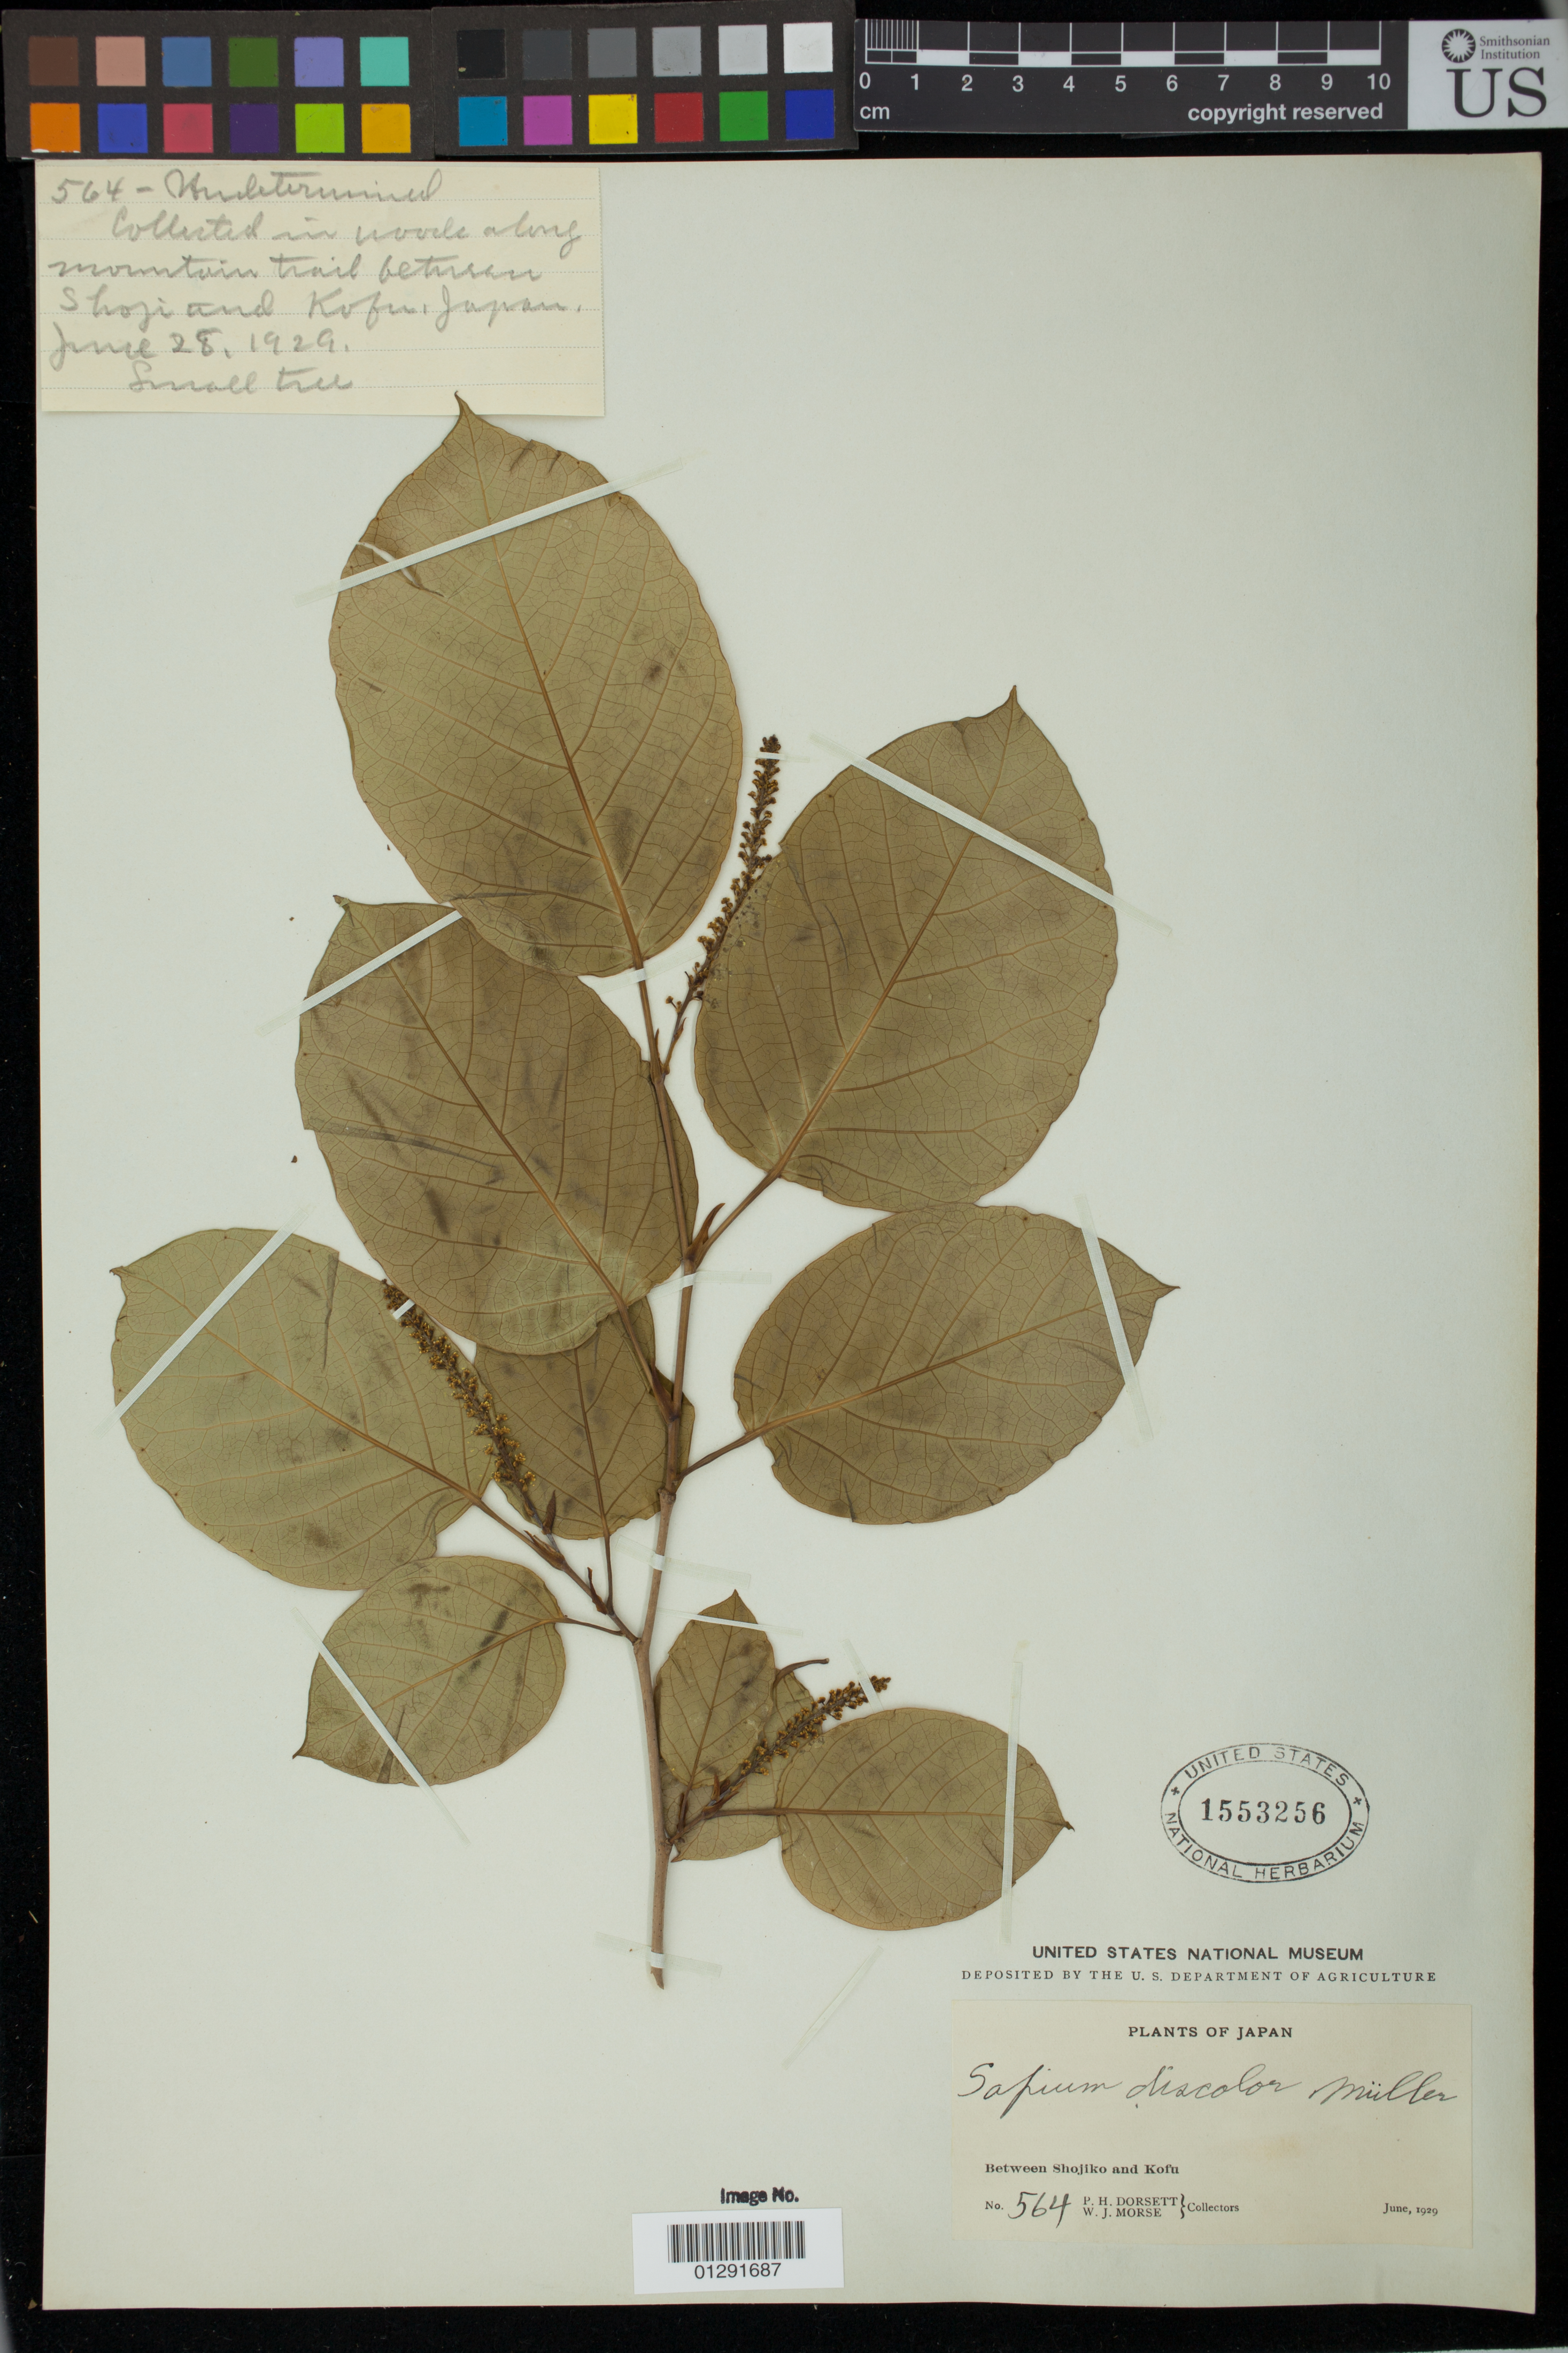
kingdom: Plantae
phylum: Tracheophyta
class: Magnoliopsida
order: Malpighiales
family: Euphorbiaceae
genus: Sapium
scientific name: Sapium discolor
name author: M. Arg.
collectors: P. H. Dorsett & W. J. Morse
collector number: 564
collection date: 1929-06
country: Japan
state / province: Yamanasi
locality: Between Shojiko and Kofu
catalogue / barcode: US 1553256